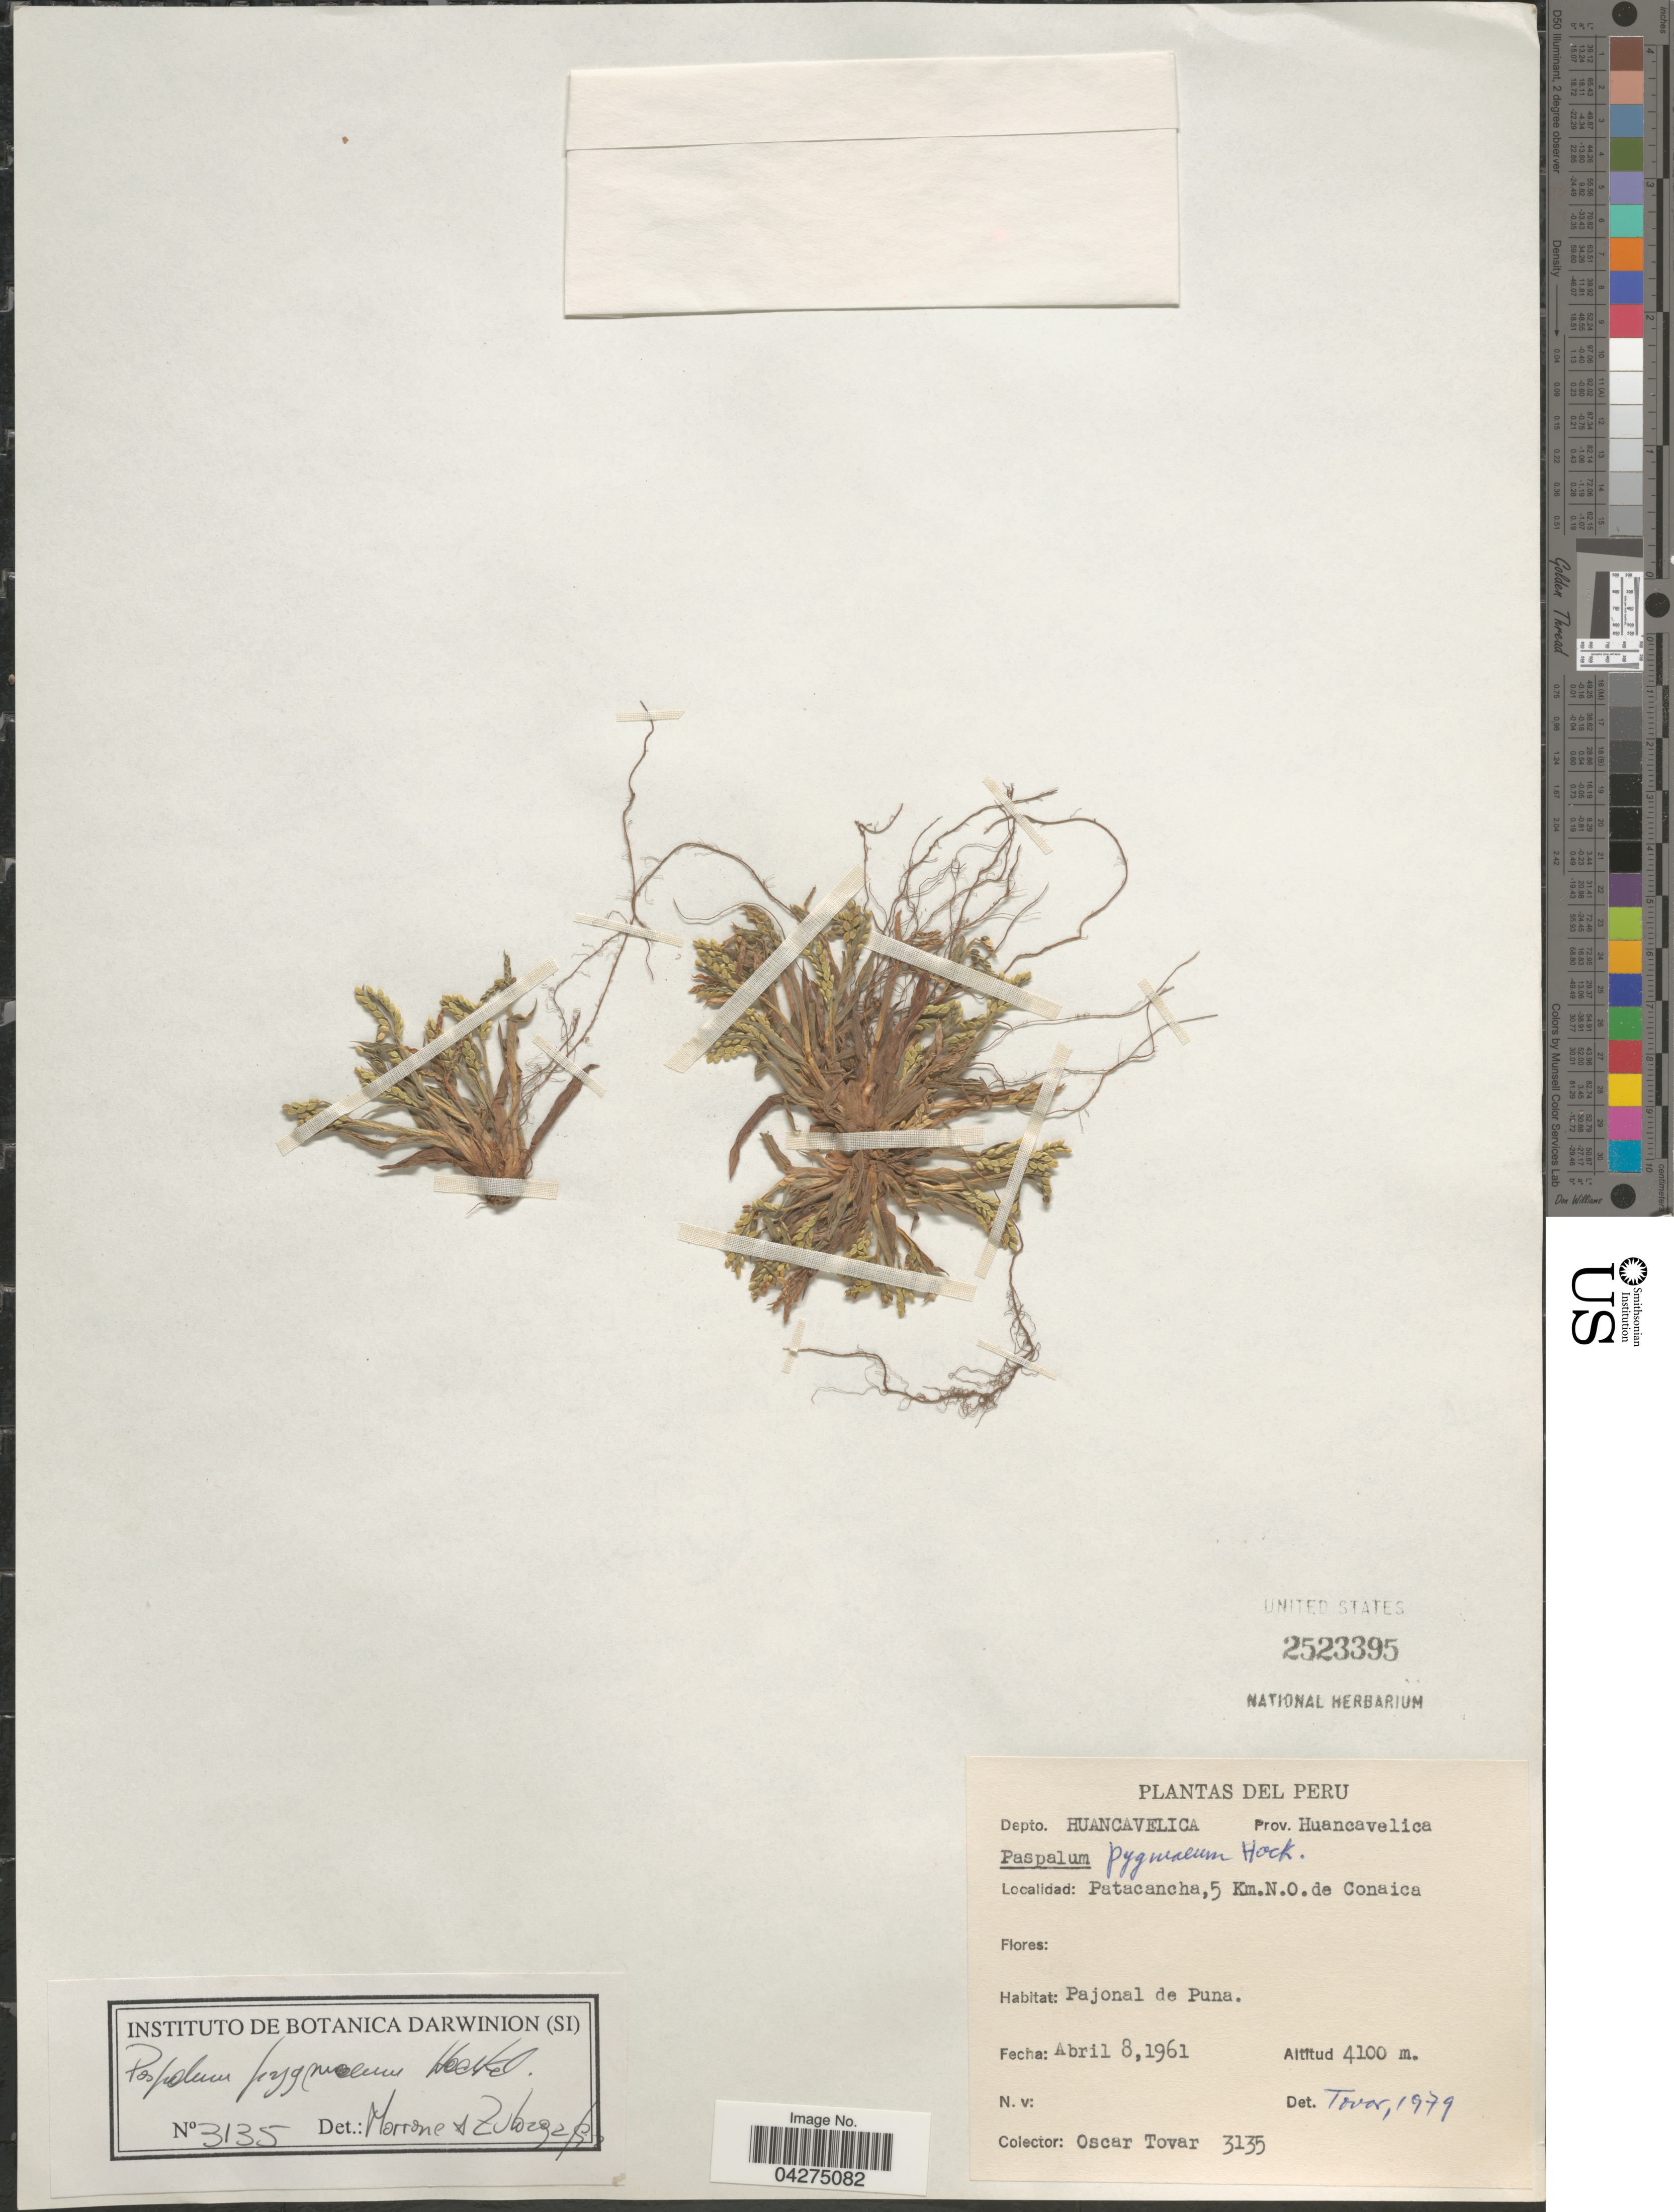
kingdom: Plantae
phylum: Tracheophyta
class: Liliopsida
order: Poales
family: Poaceae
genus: Paspalum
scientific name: Paspalum pygmaeum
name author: Hack.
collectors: Ó. Tovar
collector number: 3135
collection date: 1961-04-08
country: Peru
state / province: Huancavelica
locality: Depto. Huancavelica Prov. Huancavelica. Patacancha, 5 Km. N.O. de Conaica.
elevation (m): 4100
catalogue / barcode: US 2523395